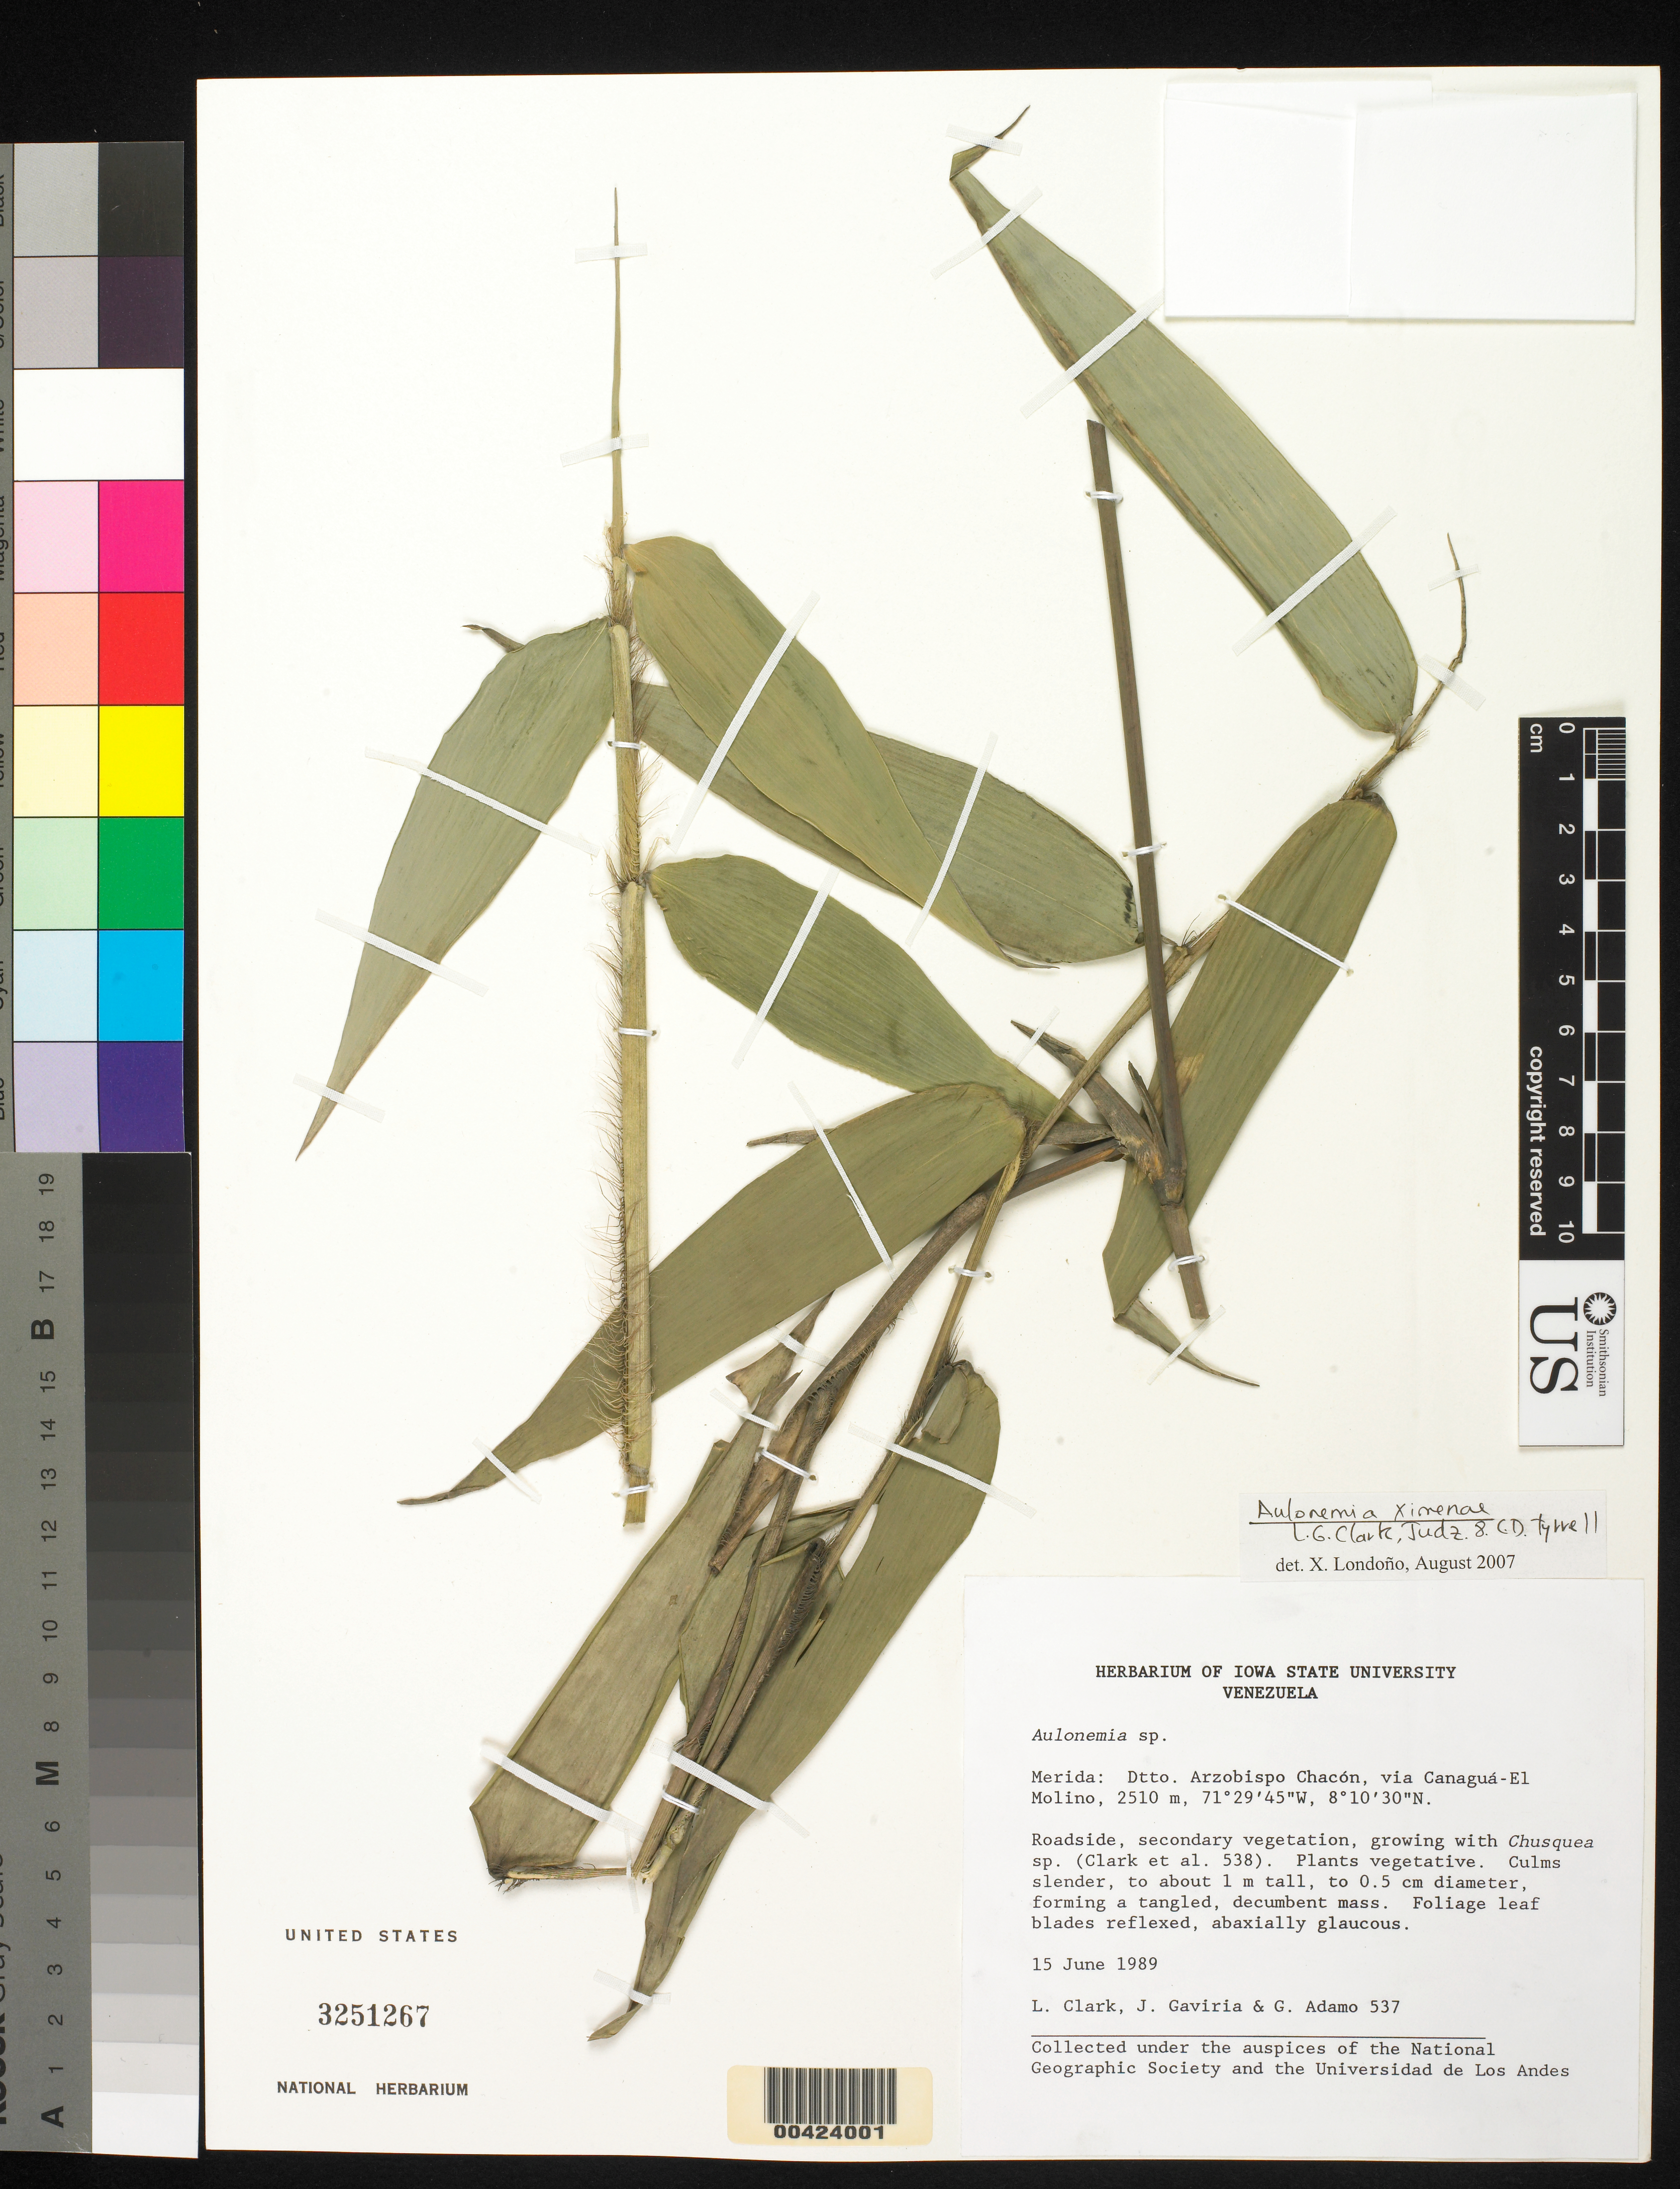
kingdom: Plantae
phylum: Tracheophyta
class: Liliopsida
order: Poales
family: Poaceae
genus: Aulonemia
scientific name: Aulonemia ximenae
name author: L.G. Clark et al.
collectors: L. G. Clark, J. Gaviria & G. Adamo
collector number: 537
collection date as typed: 15 Jun 1989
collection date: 1989-06-15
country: Venezuela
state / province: Mérida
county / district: Arzobispo Chacón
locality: Via Canagua - El Molino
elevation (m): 2510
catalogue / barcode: US 3251267